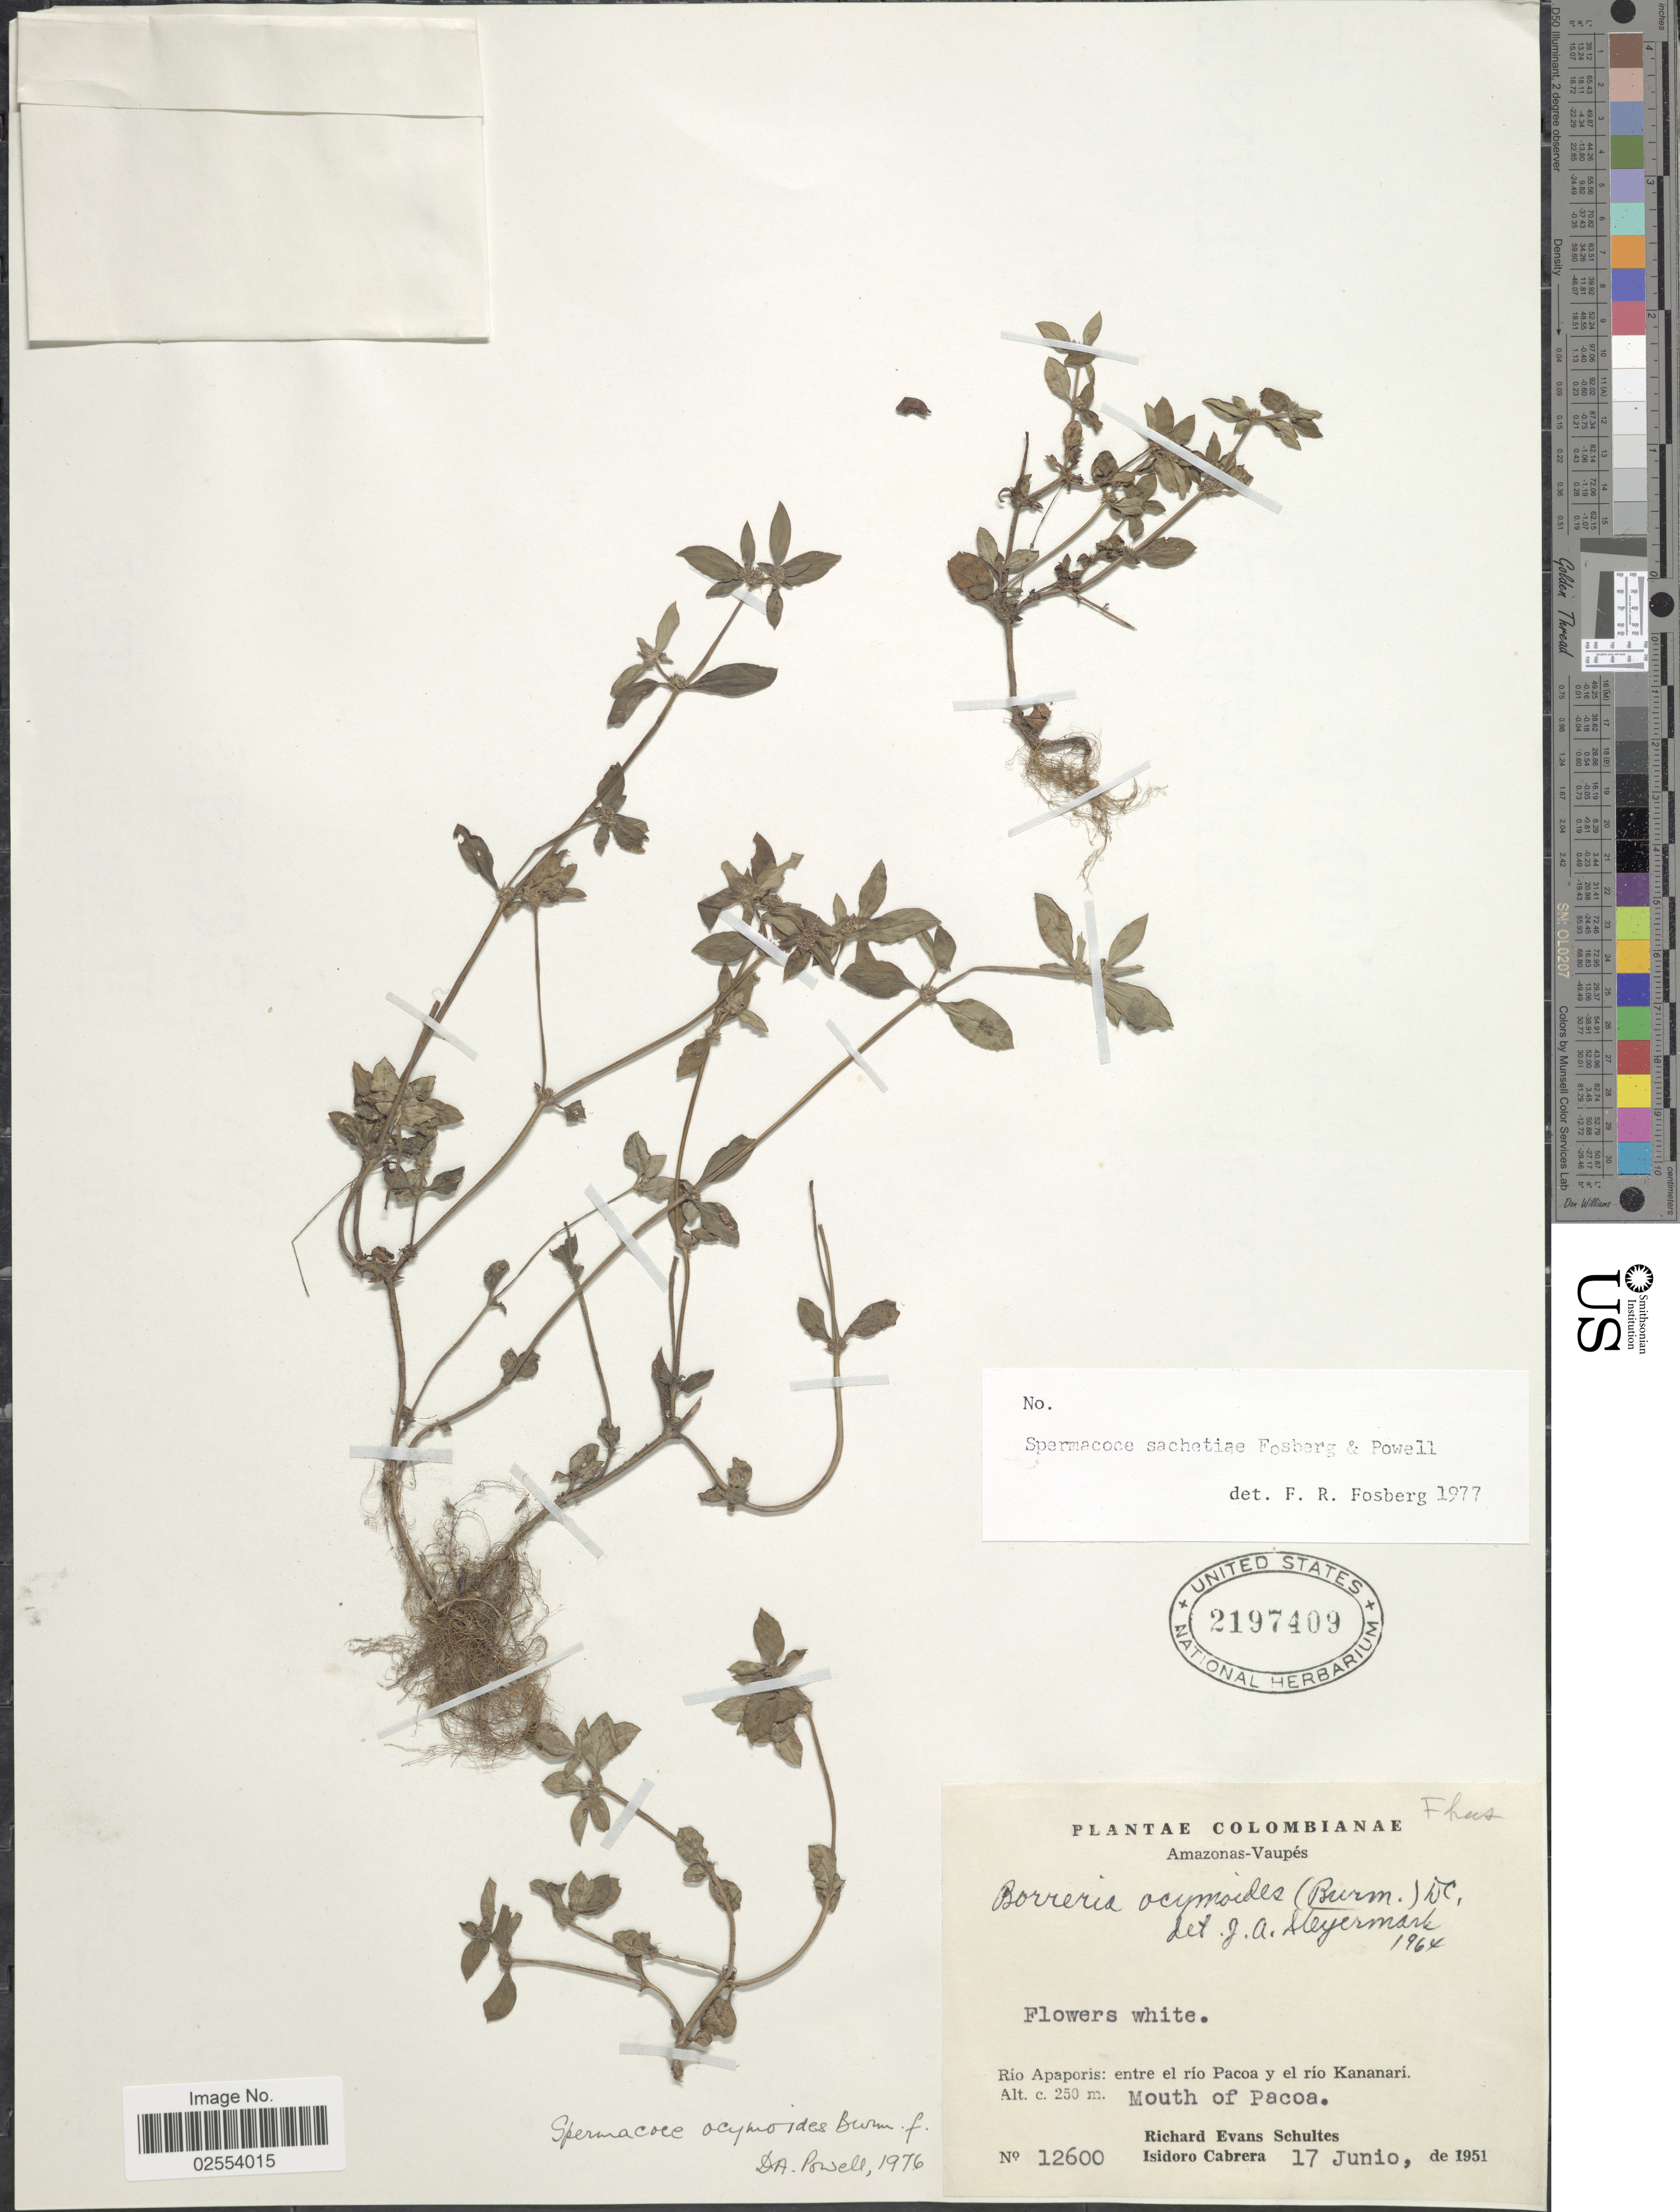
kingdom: Plantae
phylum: Tracheophyta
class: Magnoliopsida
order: Gentianales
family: Rubiaceae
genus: Spermacoce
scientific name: Spermacoce mauritiana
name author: Gideon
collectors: R. E. Schultes & I. Cabrera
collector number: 12600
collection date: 1951-06-17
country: Colombia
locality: Amazonas-Vaupes, Rio Apaporis: entre el rio Pacoa y el rio Kananari, Mouth of Pacoa.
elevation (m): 250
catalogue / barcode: US 2197409